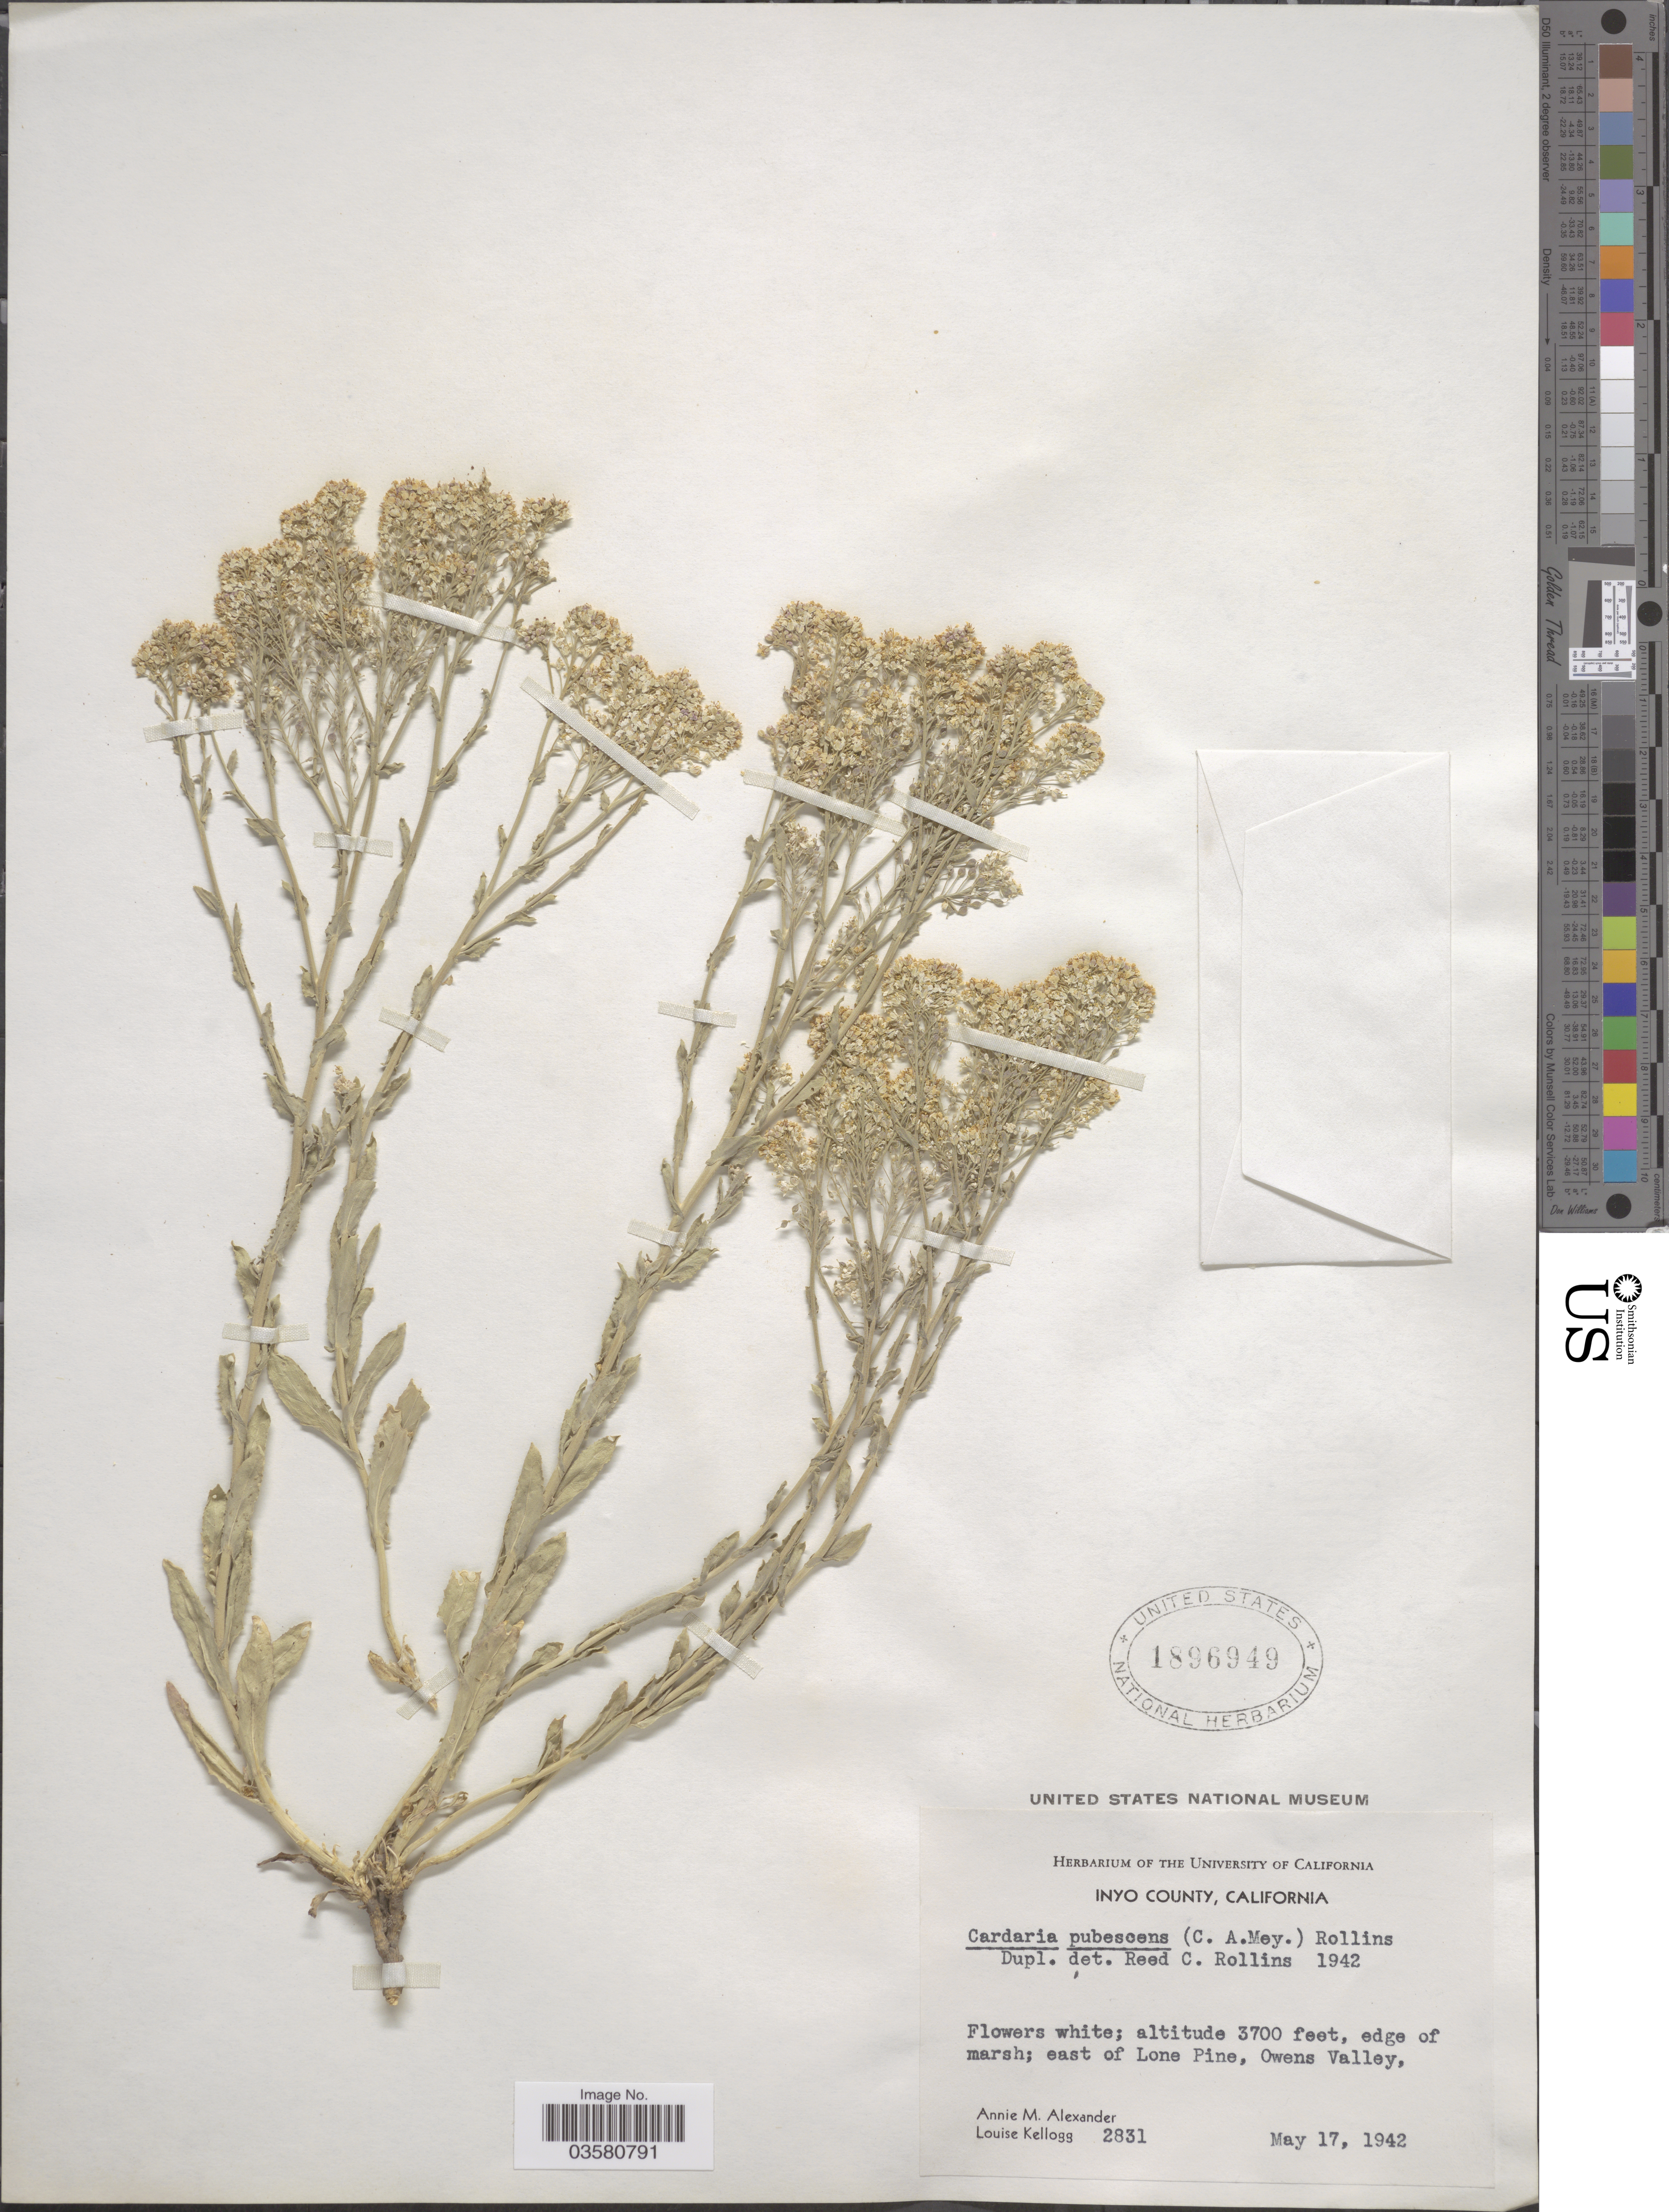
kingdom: Plantae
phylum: Tracheophyta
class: Magnoliopsida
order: Brassicales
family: Brassicaceae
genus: Lepidium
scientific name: Lepidium appelianum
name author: Al-Shehbaz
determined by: Al-Shehbaz, I. A., (MO), Missouri Botanical Garden (UNITED STATES)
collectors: A. M. Alexander & L. Kellogg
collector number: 2831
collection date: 1942-05-17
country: United States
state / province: California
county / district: Inyo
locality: Inyo County. East of Lone Pine, Owens Valley.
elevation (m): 1128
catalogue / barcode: US 1896949